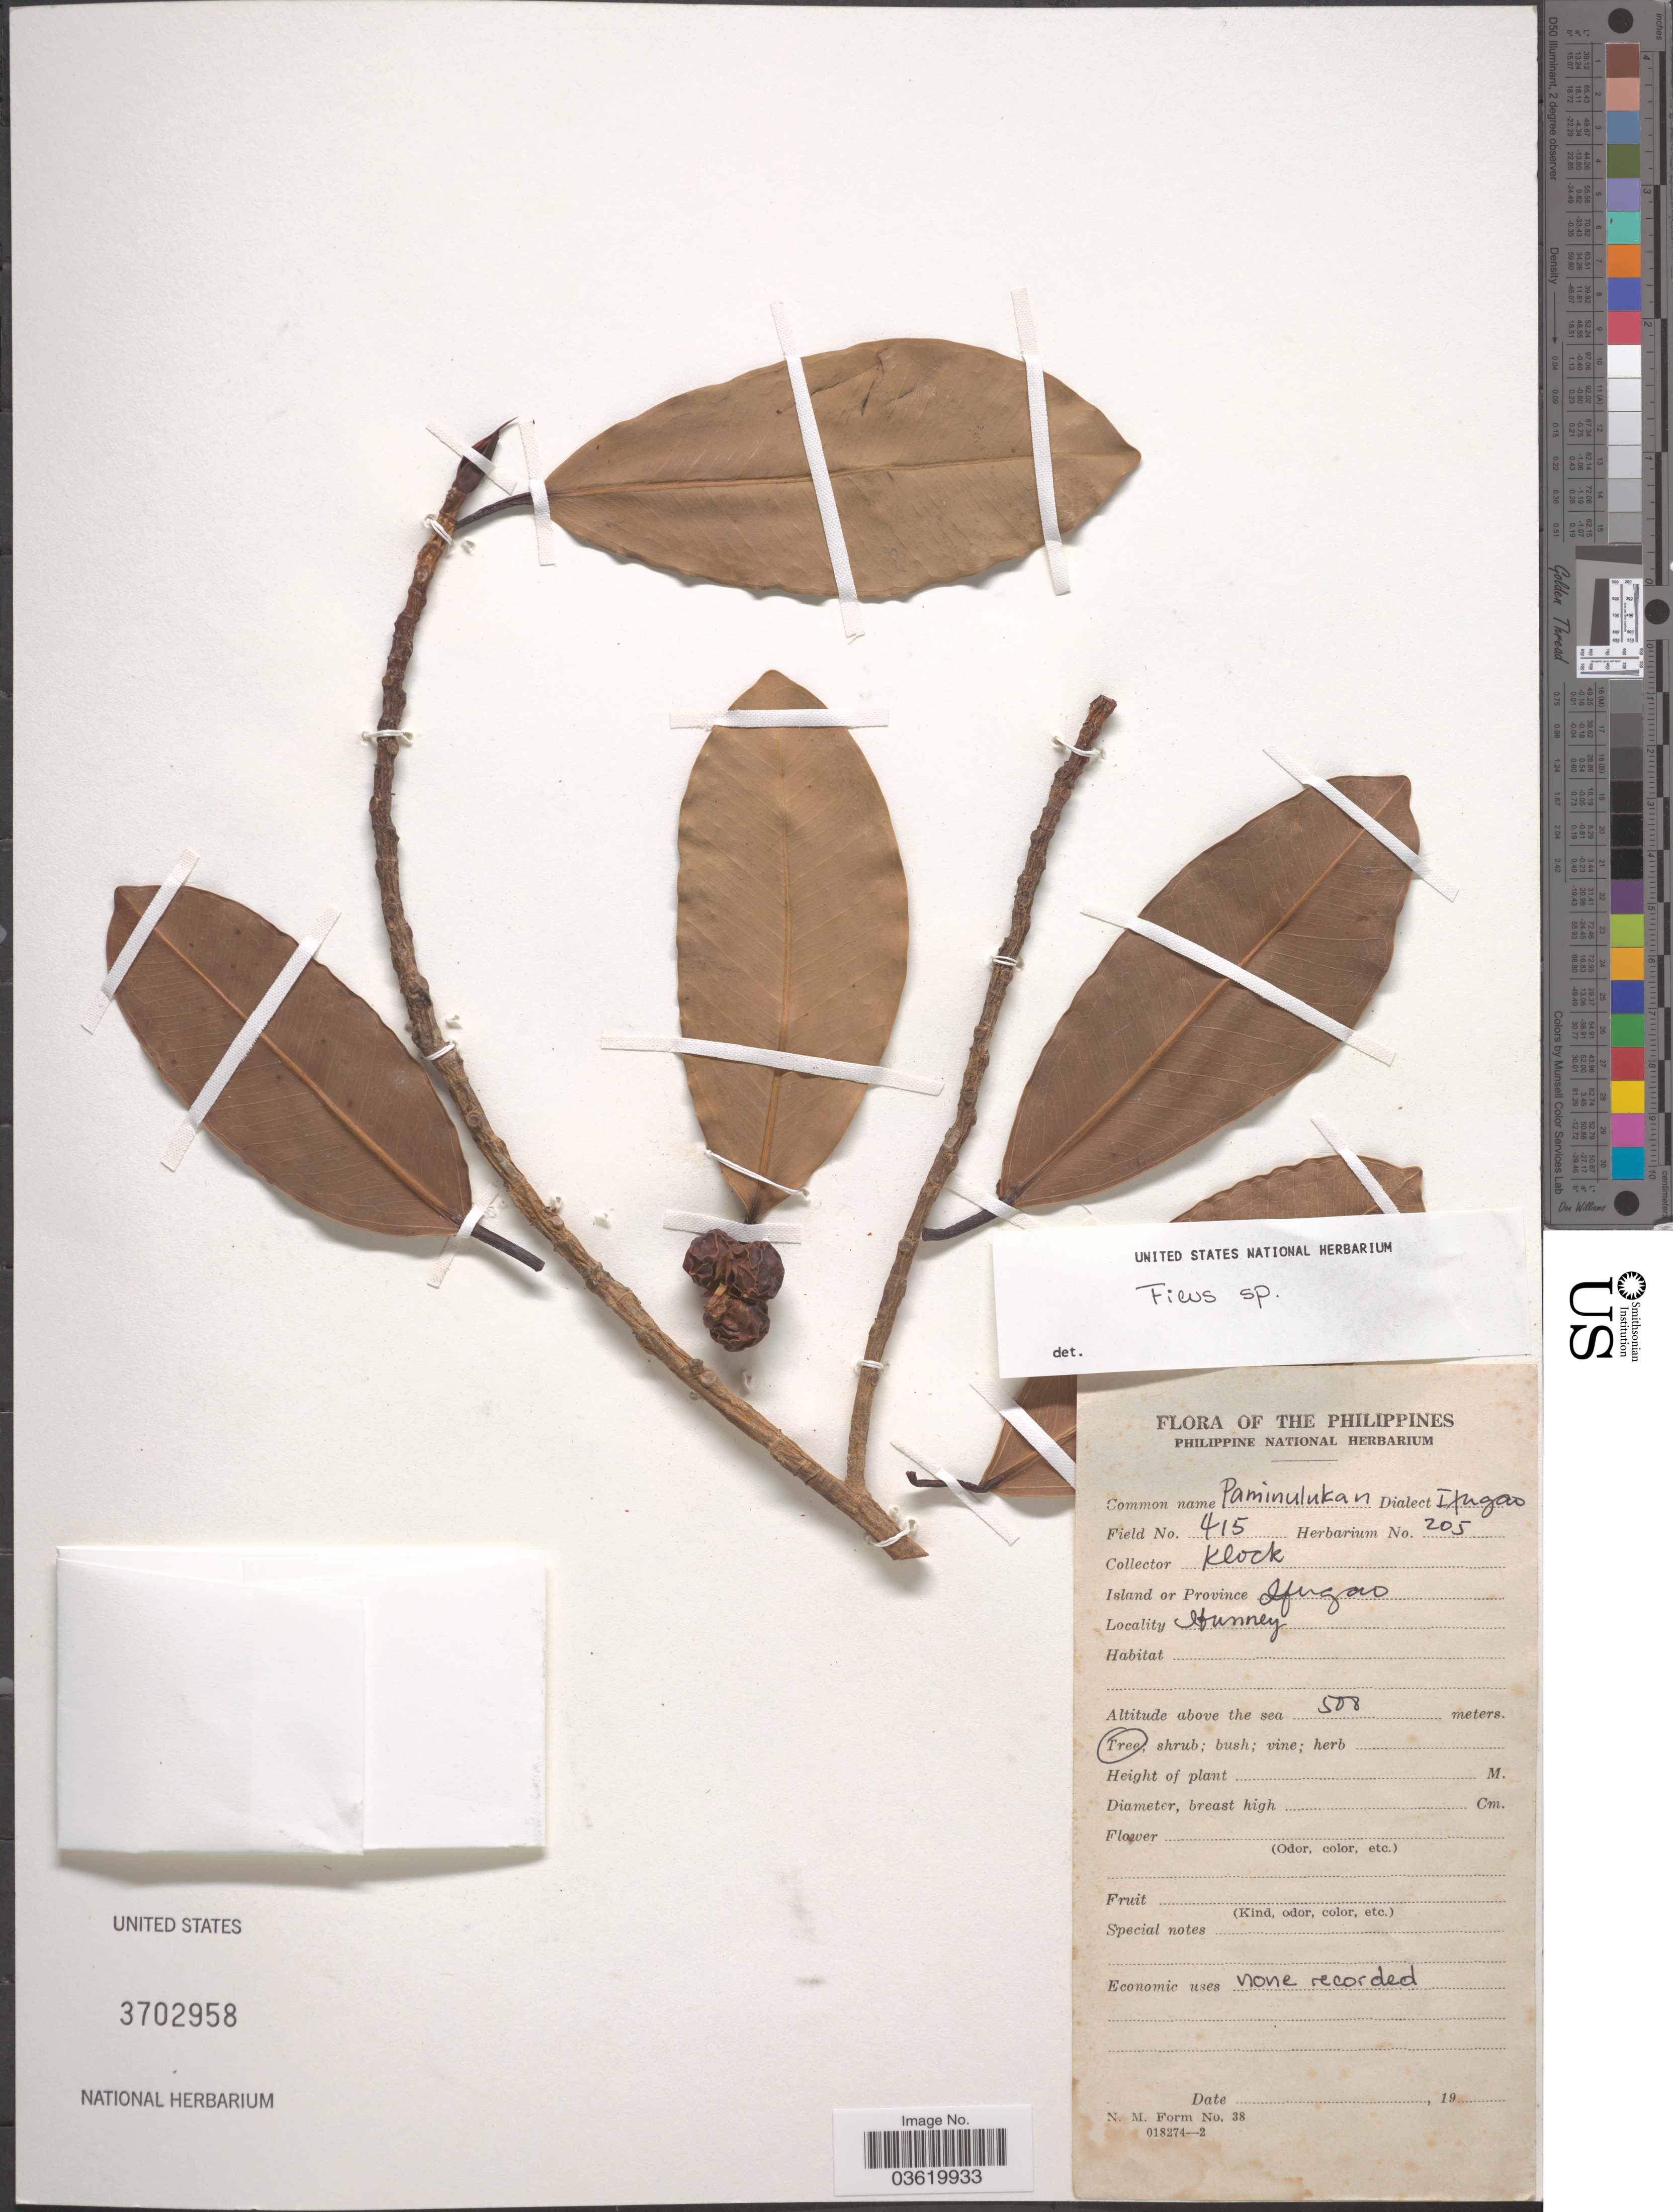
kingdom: Plantae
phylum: Tracheophyta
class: Magnoliopsida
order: Rosales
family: Moraceae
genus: Ficus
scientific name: Ficus sp.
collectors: Klock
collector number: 415/205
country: Philippines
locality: Island of Province Ifugao. Ibunney.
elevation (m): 508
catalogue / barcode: US 3702958